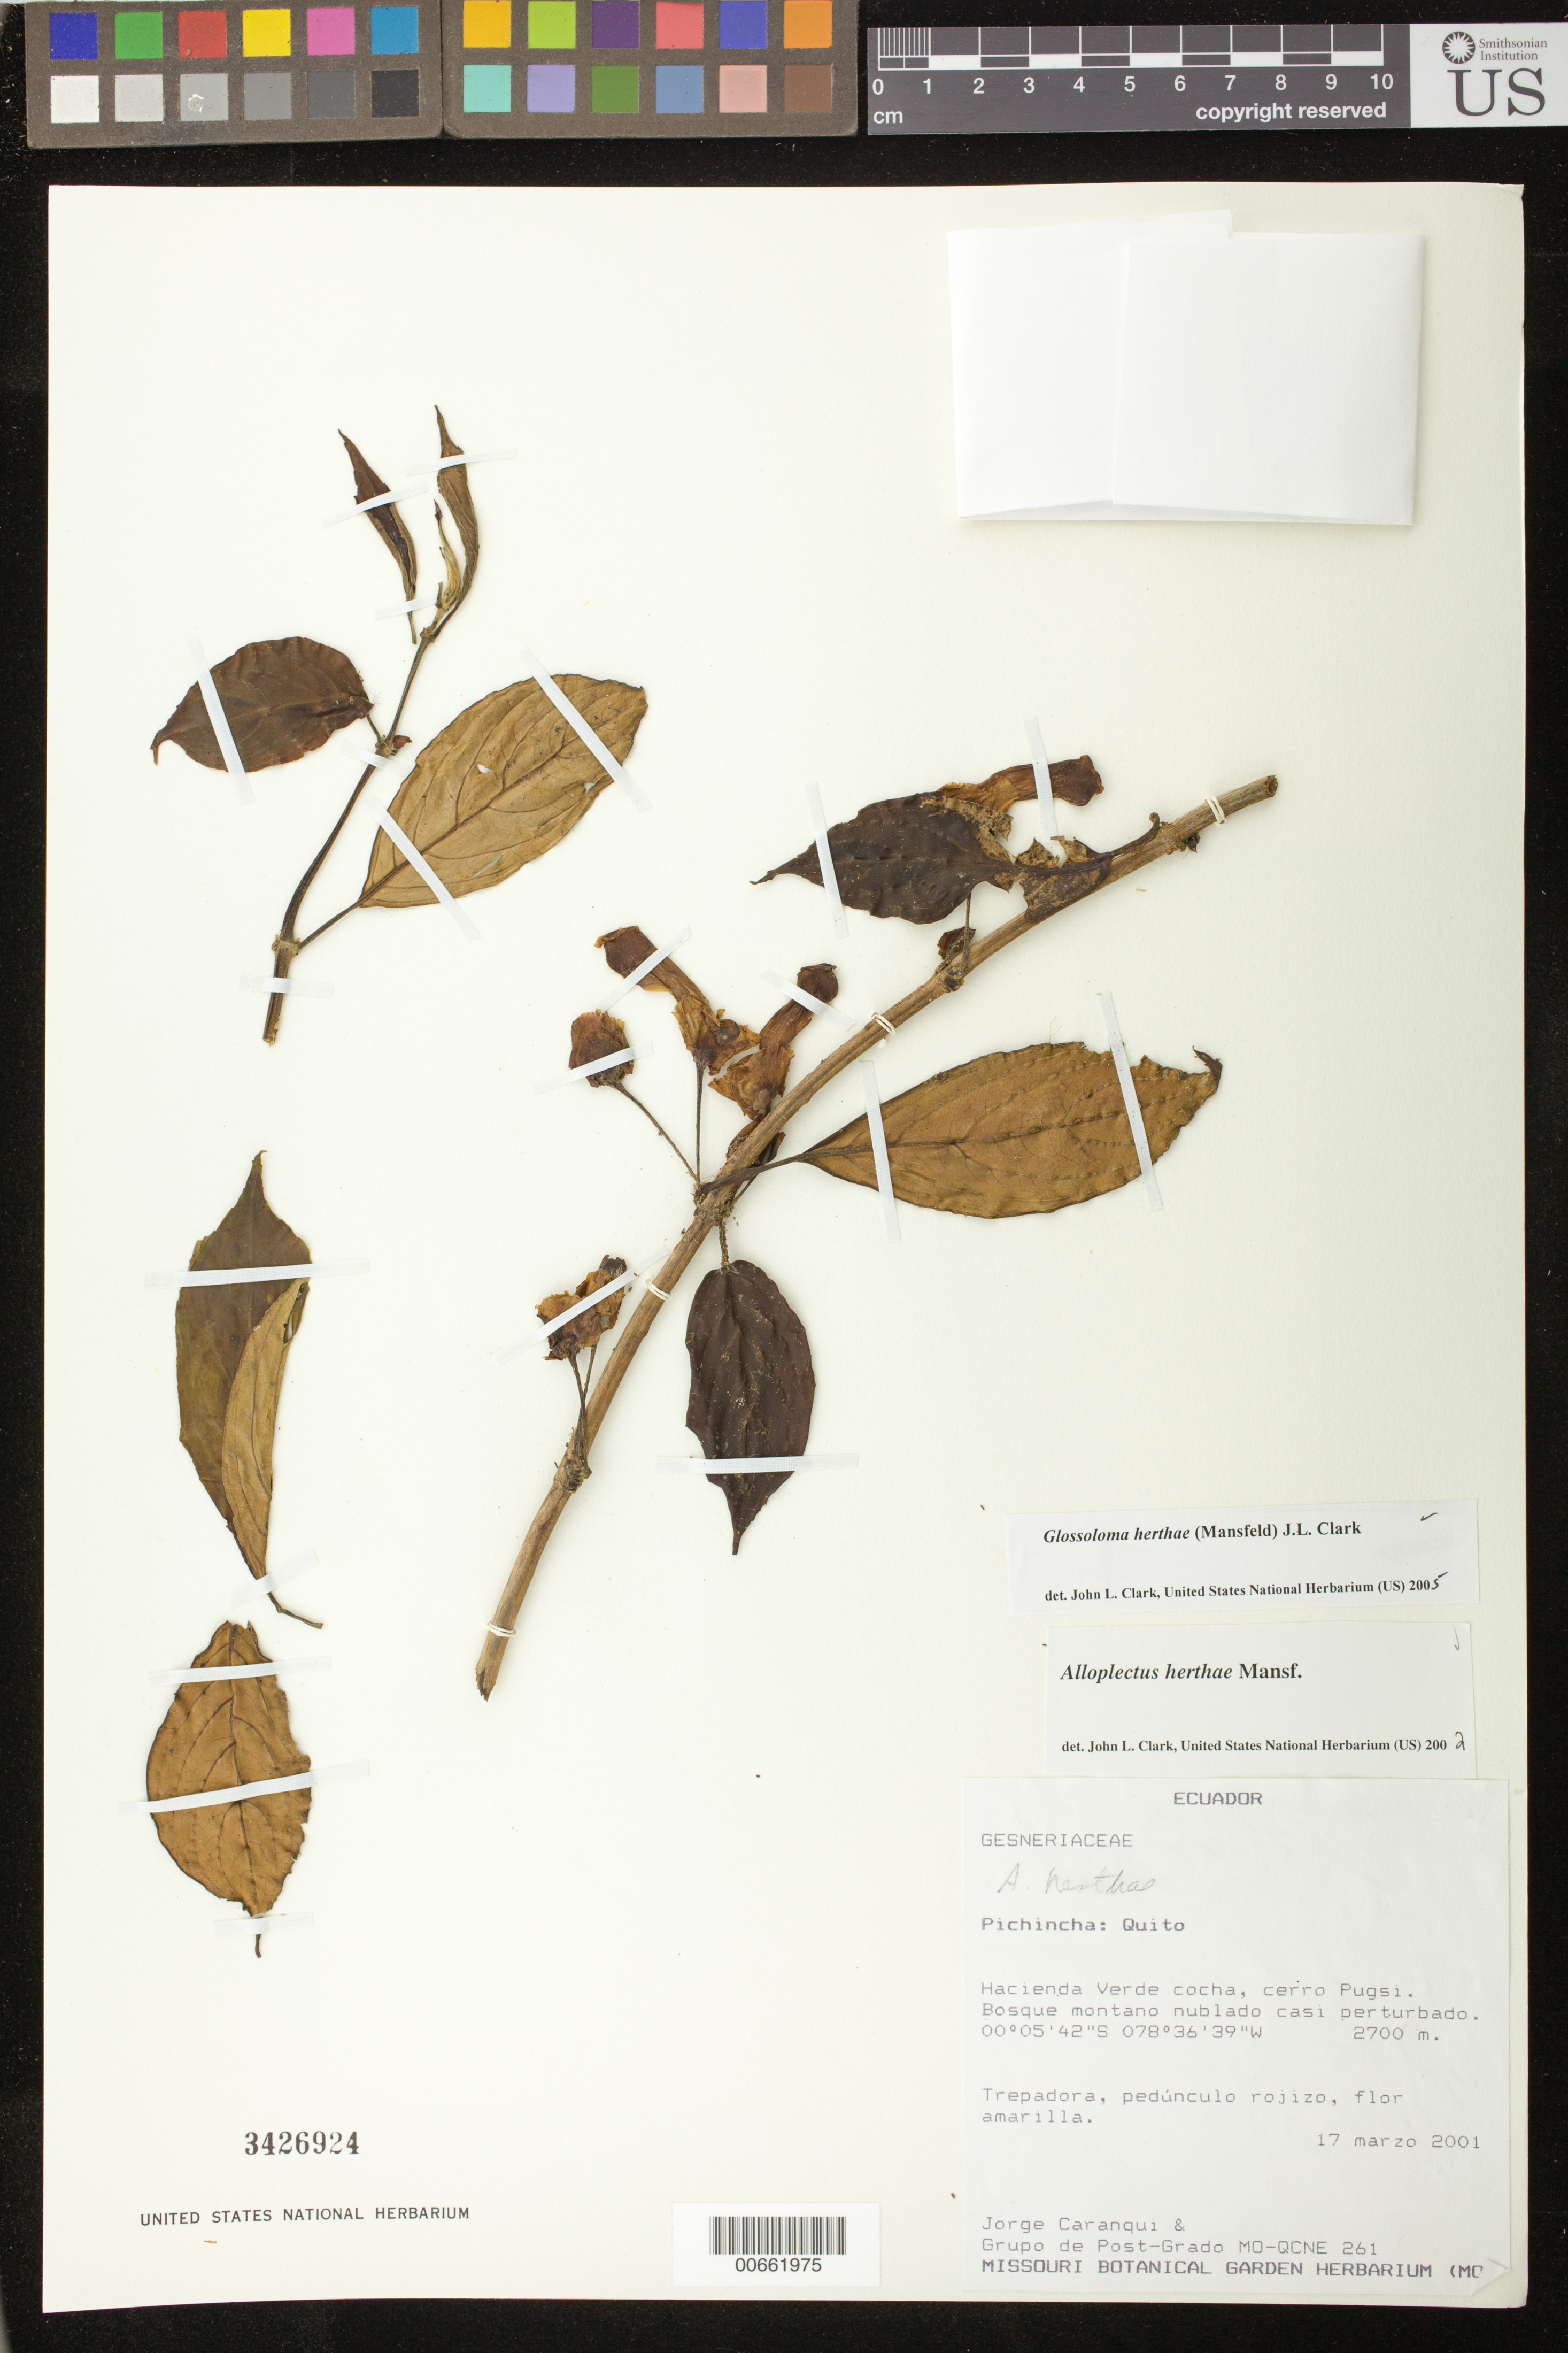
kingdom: Plantae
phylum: Tracheophyta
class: Magnoliopsida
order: Lamiales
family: Gesneriaceae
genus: Glossoloma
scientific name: Glossoloma herthae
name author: (Mansf.) J.L. Clark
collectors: J. Caranqui & Grupo Post-Grado MO-QCNE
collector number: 261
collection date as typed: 17 Mar 2001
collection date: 2001-03-17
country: Ecuador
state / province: Pichincha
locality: Quito, Hacienda Verde cocha, cerro Pugsi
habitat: Bosque montano nublado casi perturbado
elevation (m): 2700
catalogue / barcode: US 3426924